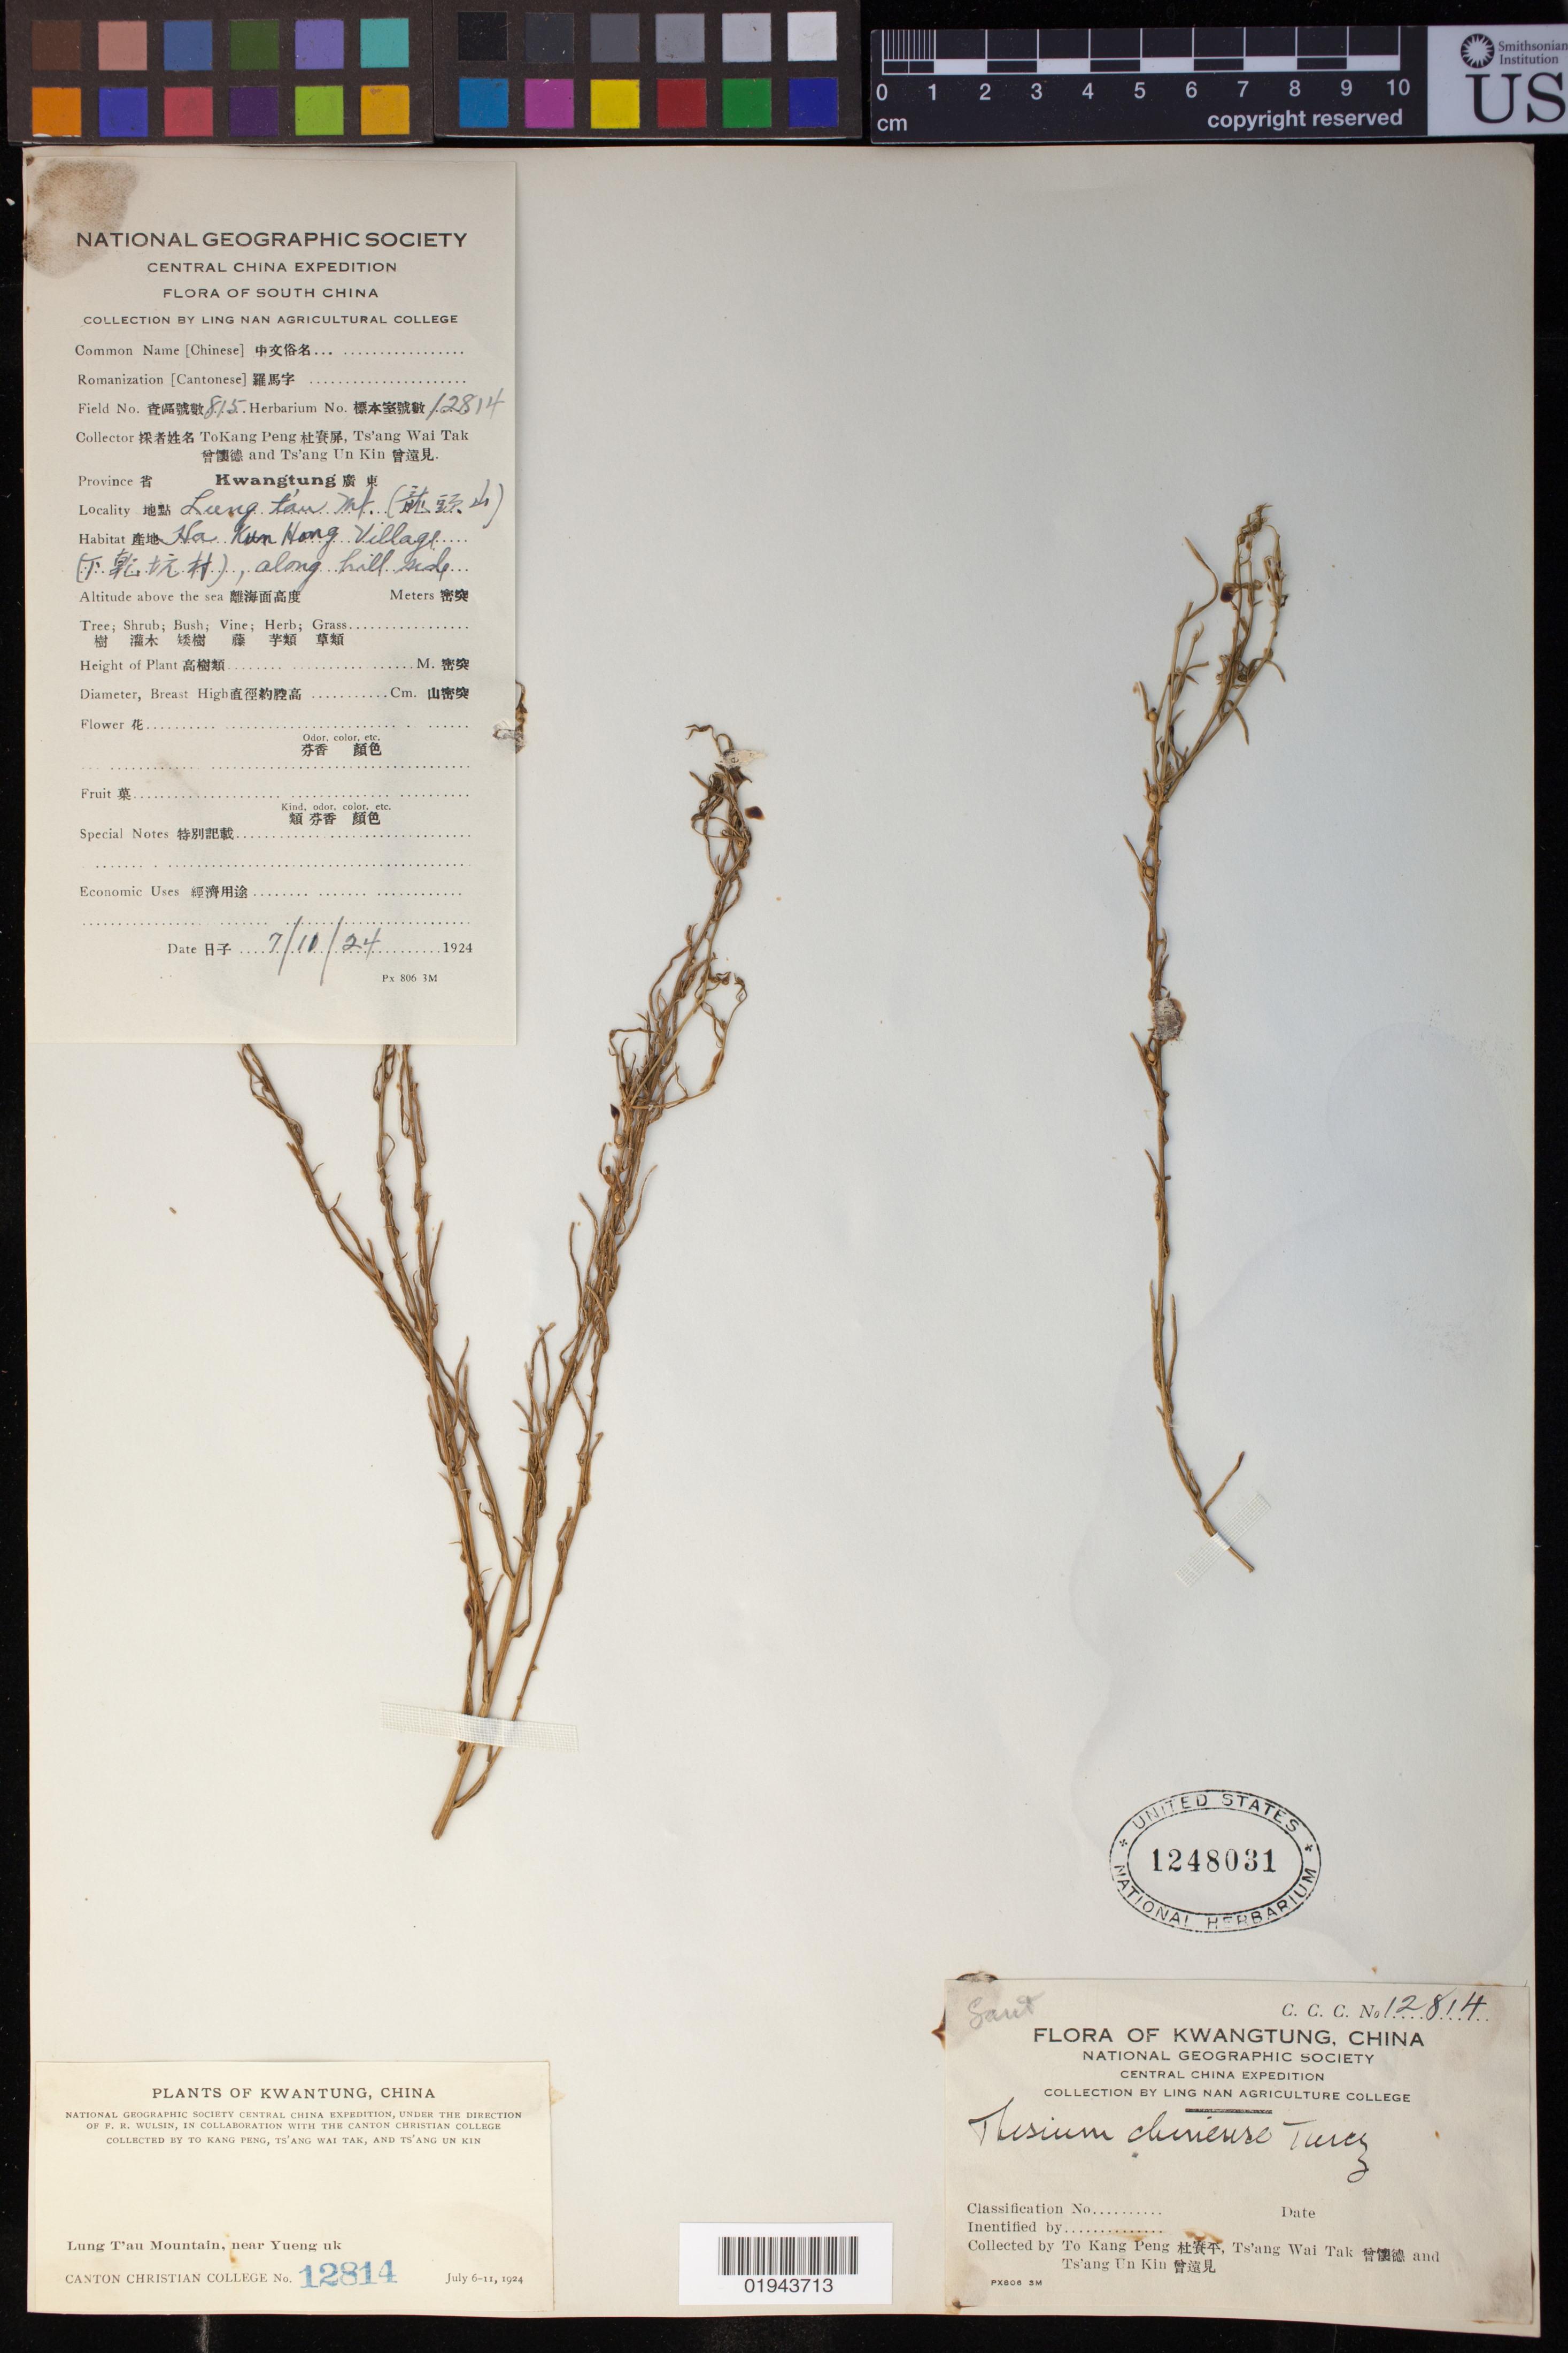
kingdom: Plantae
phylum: Tracheophyta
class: Magnoliopsida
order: Santalales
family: Thesiaceae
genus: Thesium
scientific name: Thesium chinense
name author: Turcz.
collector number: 12814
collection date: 1924-07-06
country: China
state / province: Guangdong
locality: Field No. 815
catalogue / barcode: US 1248031